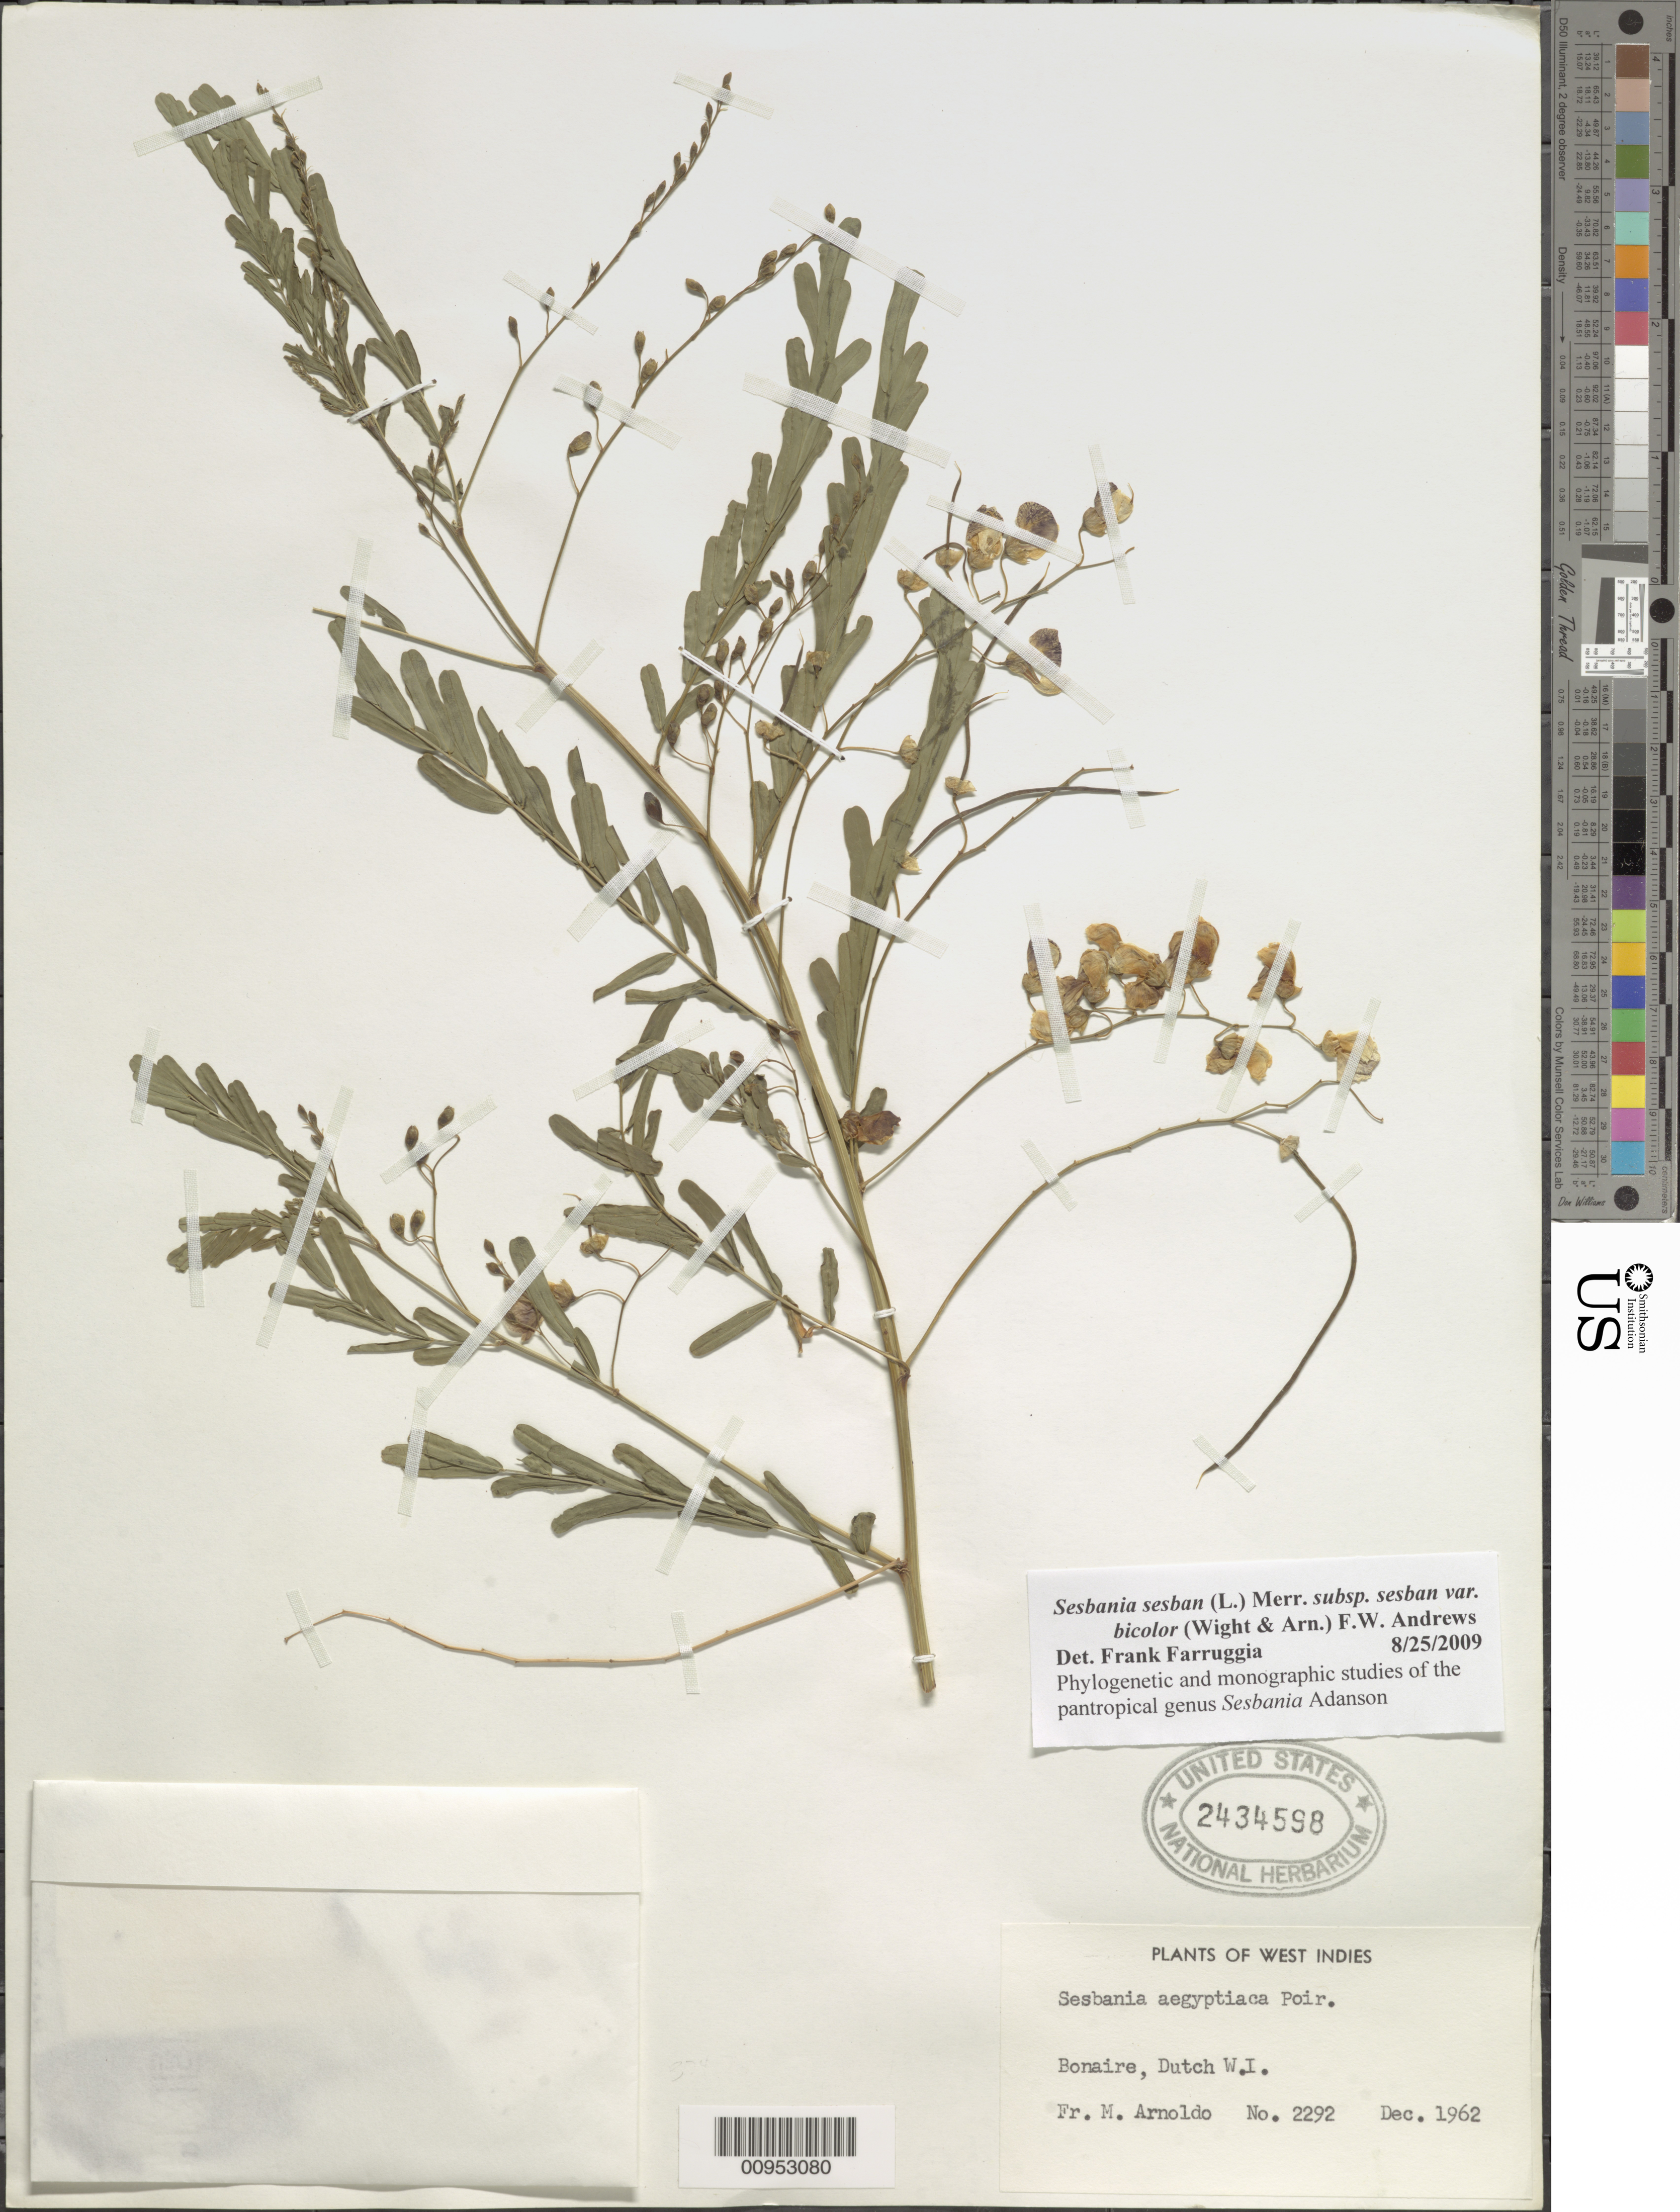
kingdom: Plantae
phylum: Tracheophyta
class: Magnoliopsida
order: Fabales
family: Fabaceae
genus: Sesbania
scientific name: Sesbania sesban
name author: (L.) Merr.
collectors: N. Arnoldo-Broeders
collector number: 2292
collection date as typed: Dec 1962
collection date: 1962-12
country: Netherlands Antilles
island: Bonaire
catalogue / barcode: US 2434598